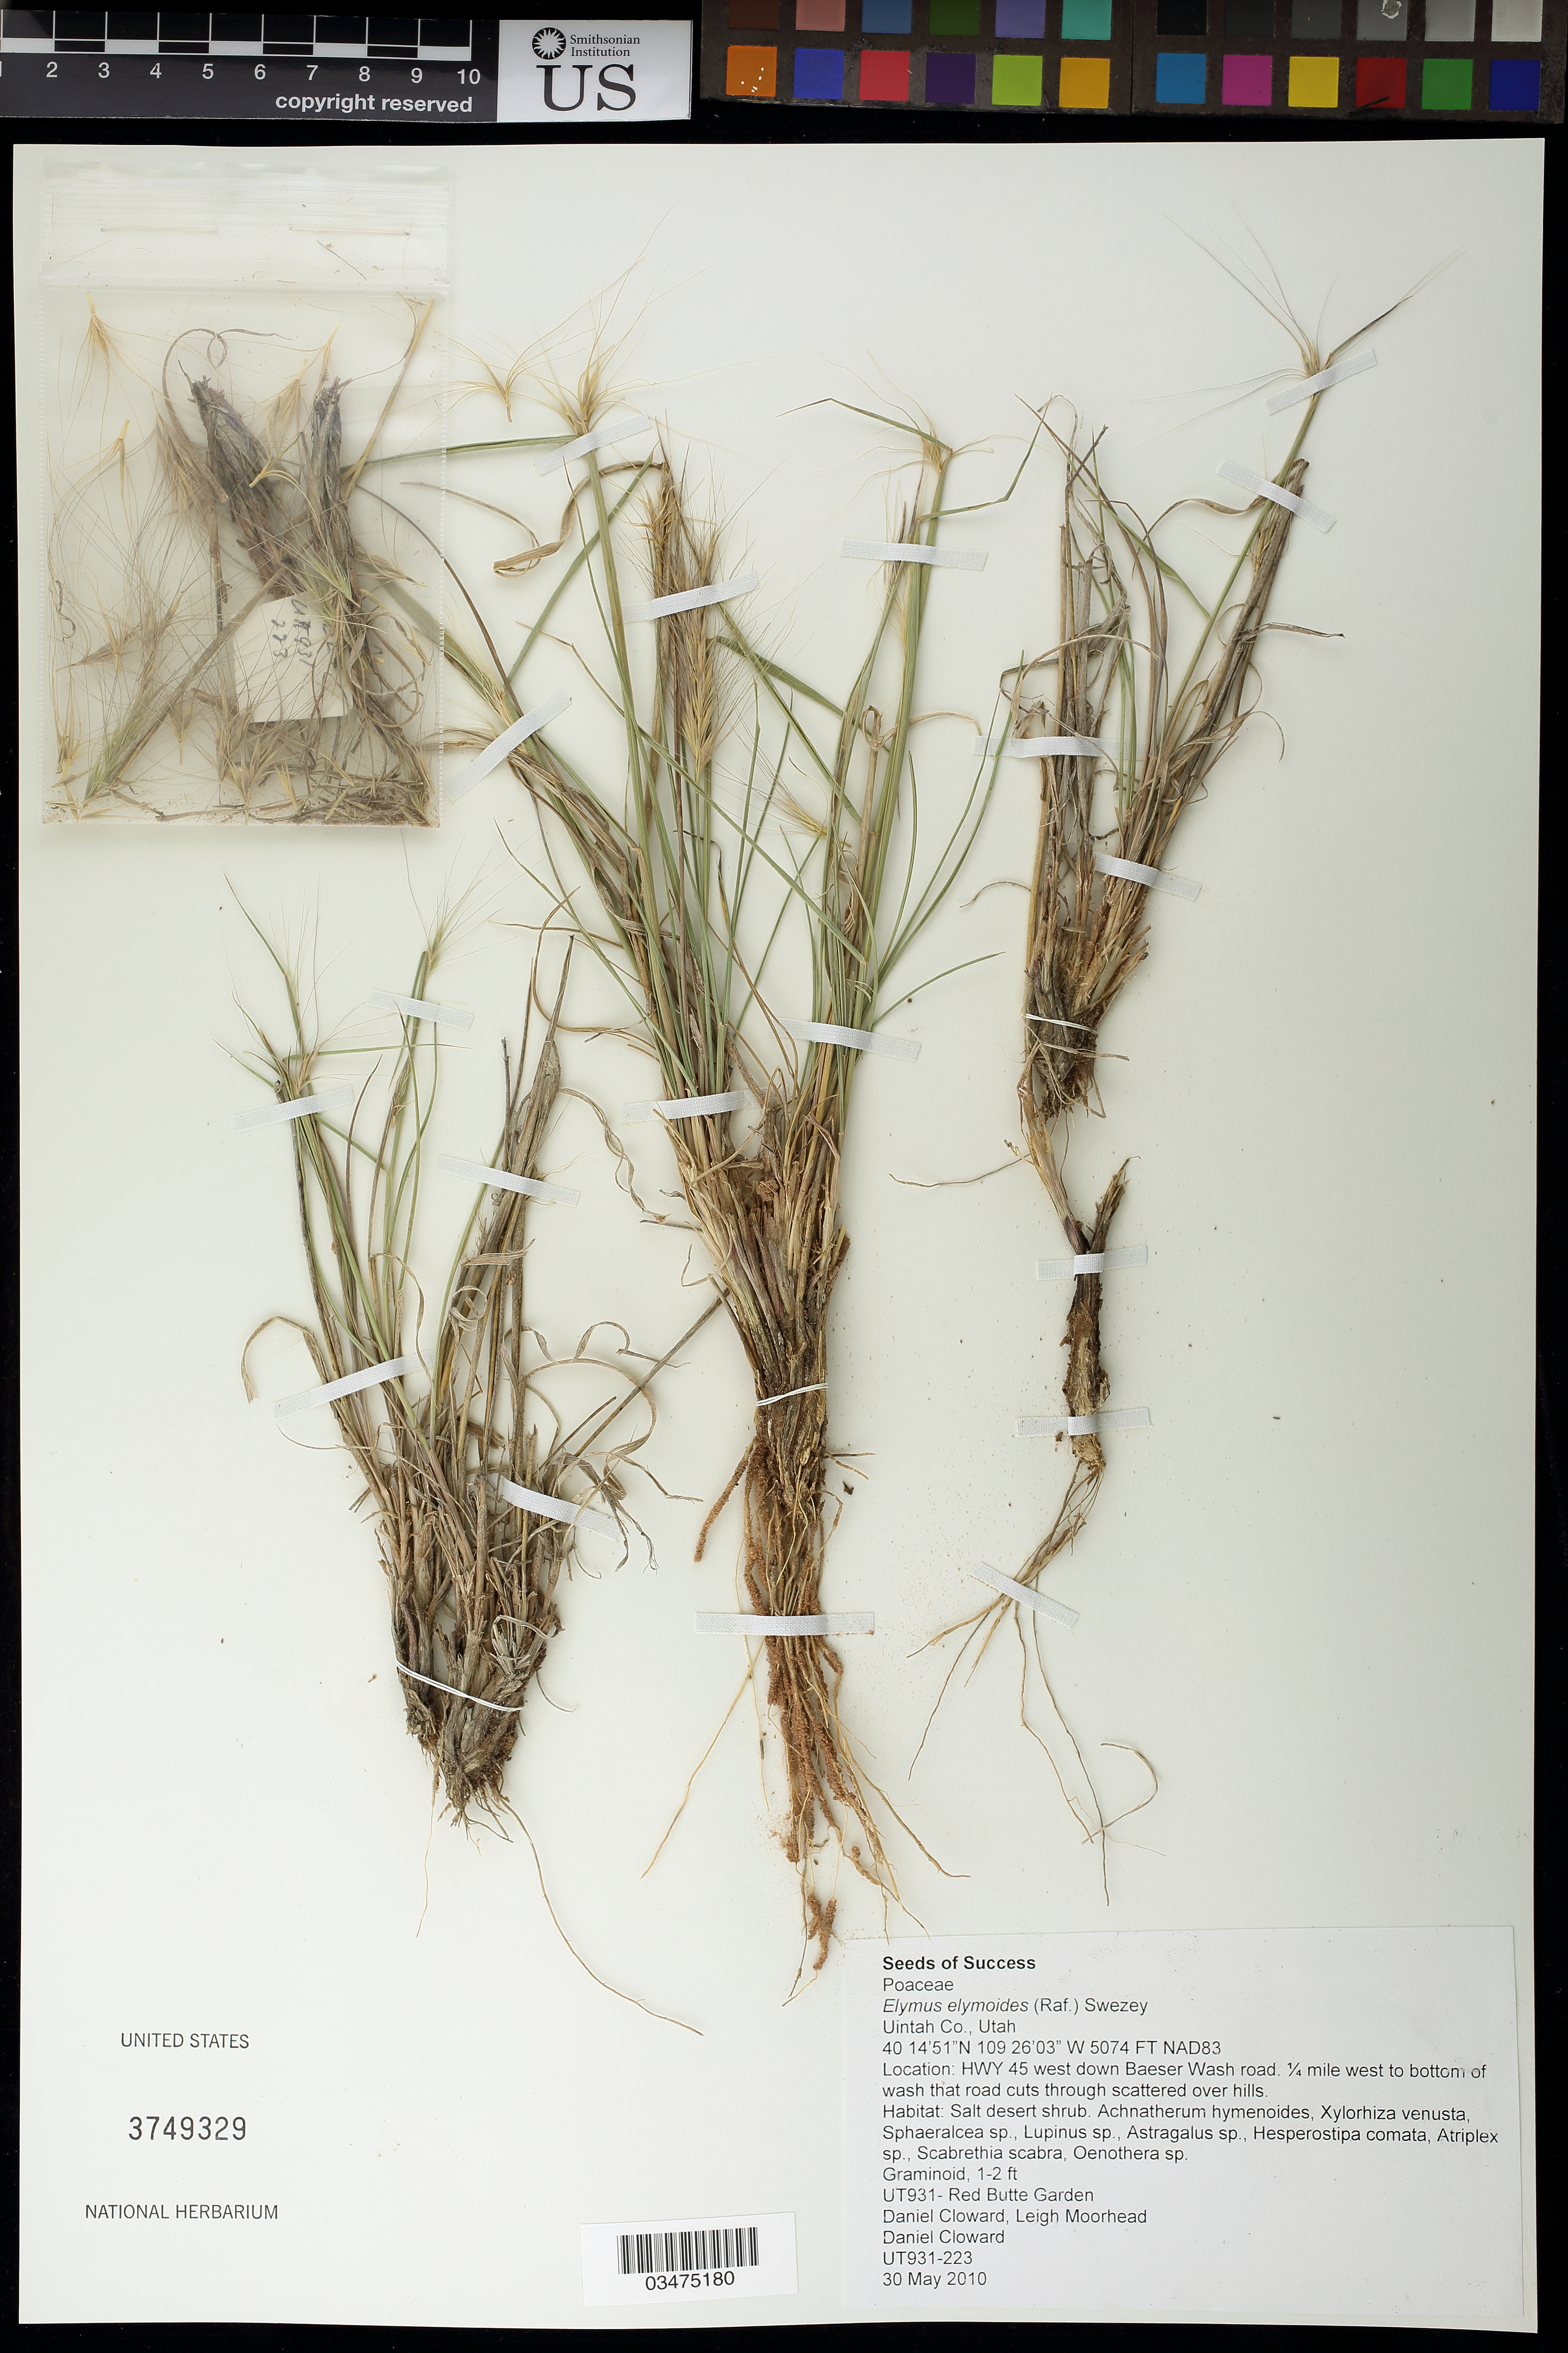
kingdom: Plantae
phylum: Tracheophyta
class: Liliopsida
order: Poales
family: Poaceae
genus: Elymus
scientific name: Elymus elymoides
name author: (Raf.) Swezey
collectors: D. Cloward & L. Moorhead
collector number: UT931-223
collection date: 2010-05-30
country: United States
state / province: Utah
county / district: Uintah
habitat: Salt desert shrub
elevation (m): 1547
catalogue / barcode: US 3749329